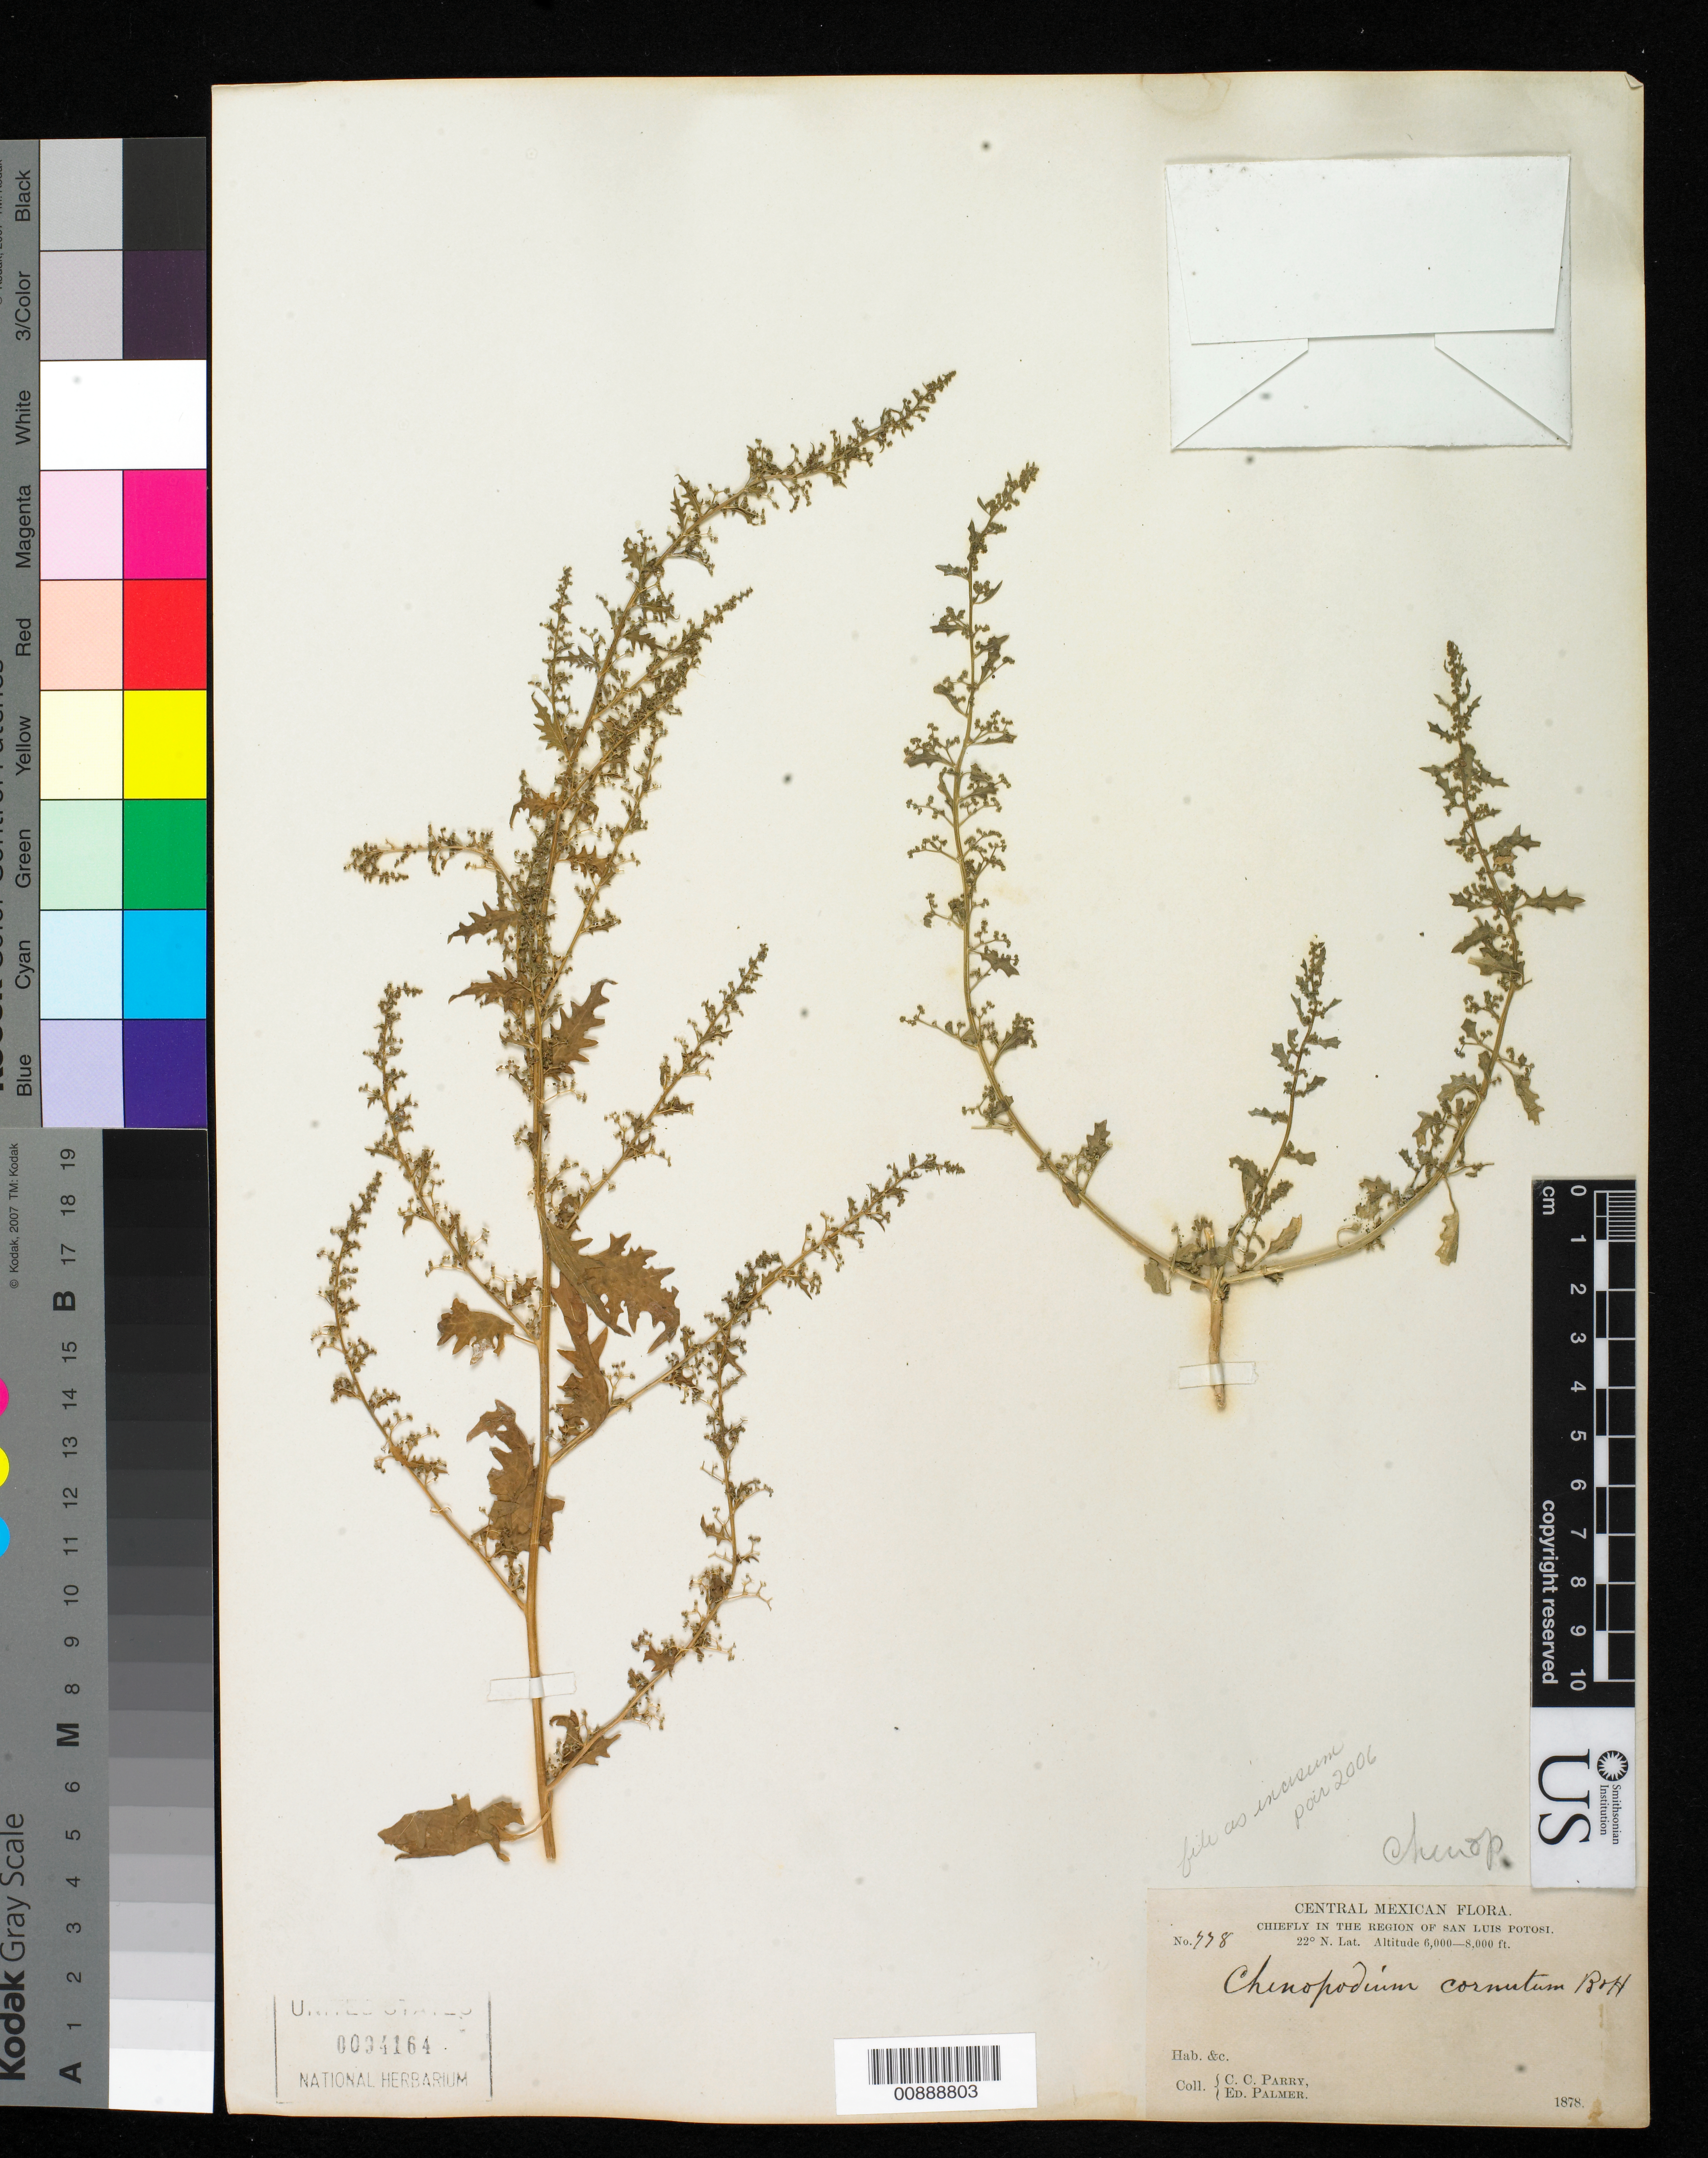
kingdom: Plantae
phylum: Tracheophyta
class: Magnoliopsida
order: Caryophyllales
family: Amaranthaceae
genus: Chenopodium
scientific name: Chenopodium incisum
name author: Poir.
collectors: C. C. Parry & E. Palmer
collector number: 778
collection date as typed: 1878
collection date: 1878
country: Mexico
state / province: San Luis Potosí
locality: Chiefly in the region of San Luis Potosí.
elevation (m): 1829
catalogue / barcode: US 94164